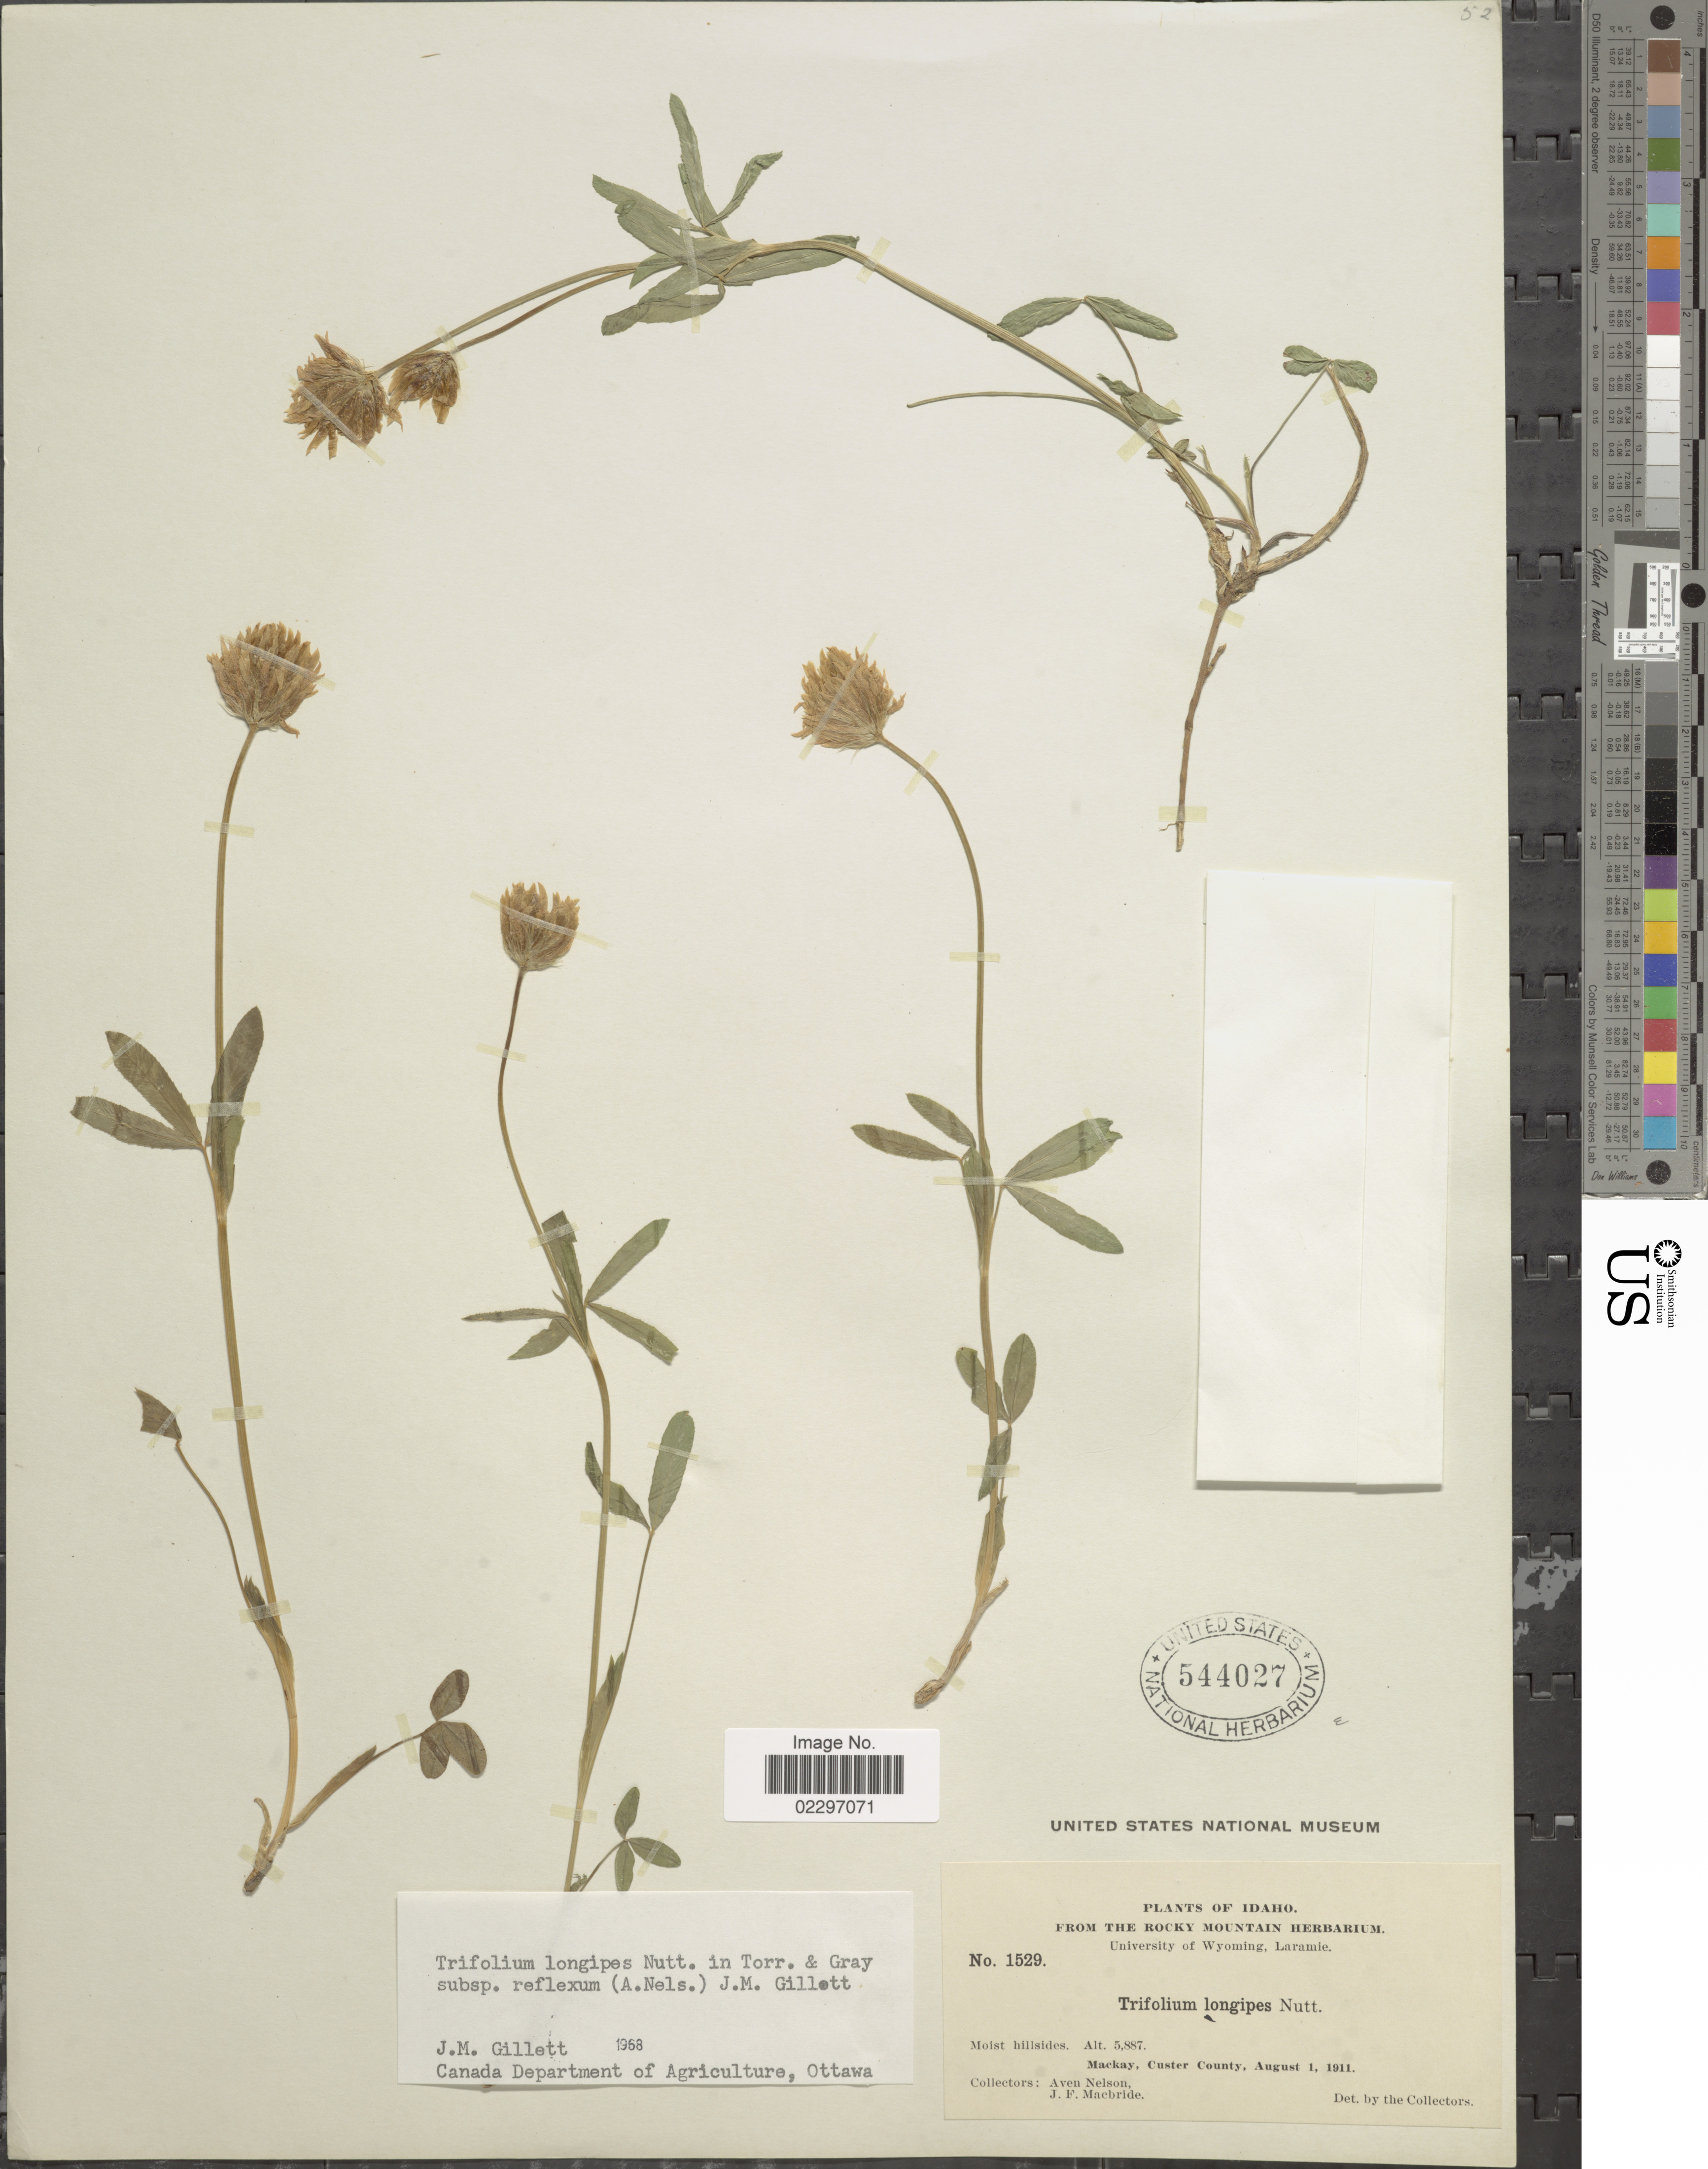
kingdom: Plantae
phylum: Tracheophyta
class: Magnoliopsida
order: Fabales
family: Fabaceae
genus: Trifolium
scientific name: Trifolium longipes subsp. reflexum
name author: (A. Nelson) J.M. Gillet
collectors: A. Nelson & J. F. Macbride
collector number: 1529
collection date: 1911-08-01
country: United States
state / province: Idaho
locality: Mackay, Custer County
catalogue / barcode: US 544027